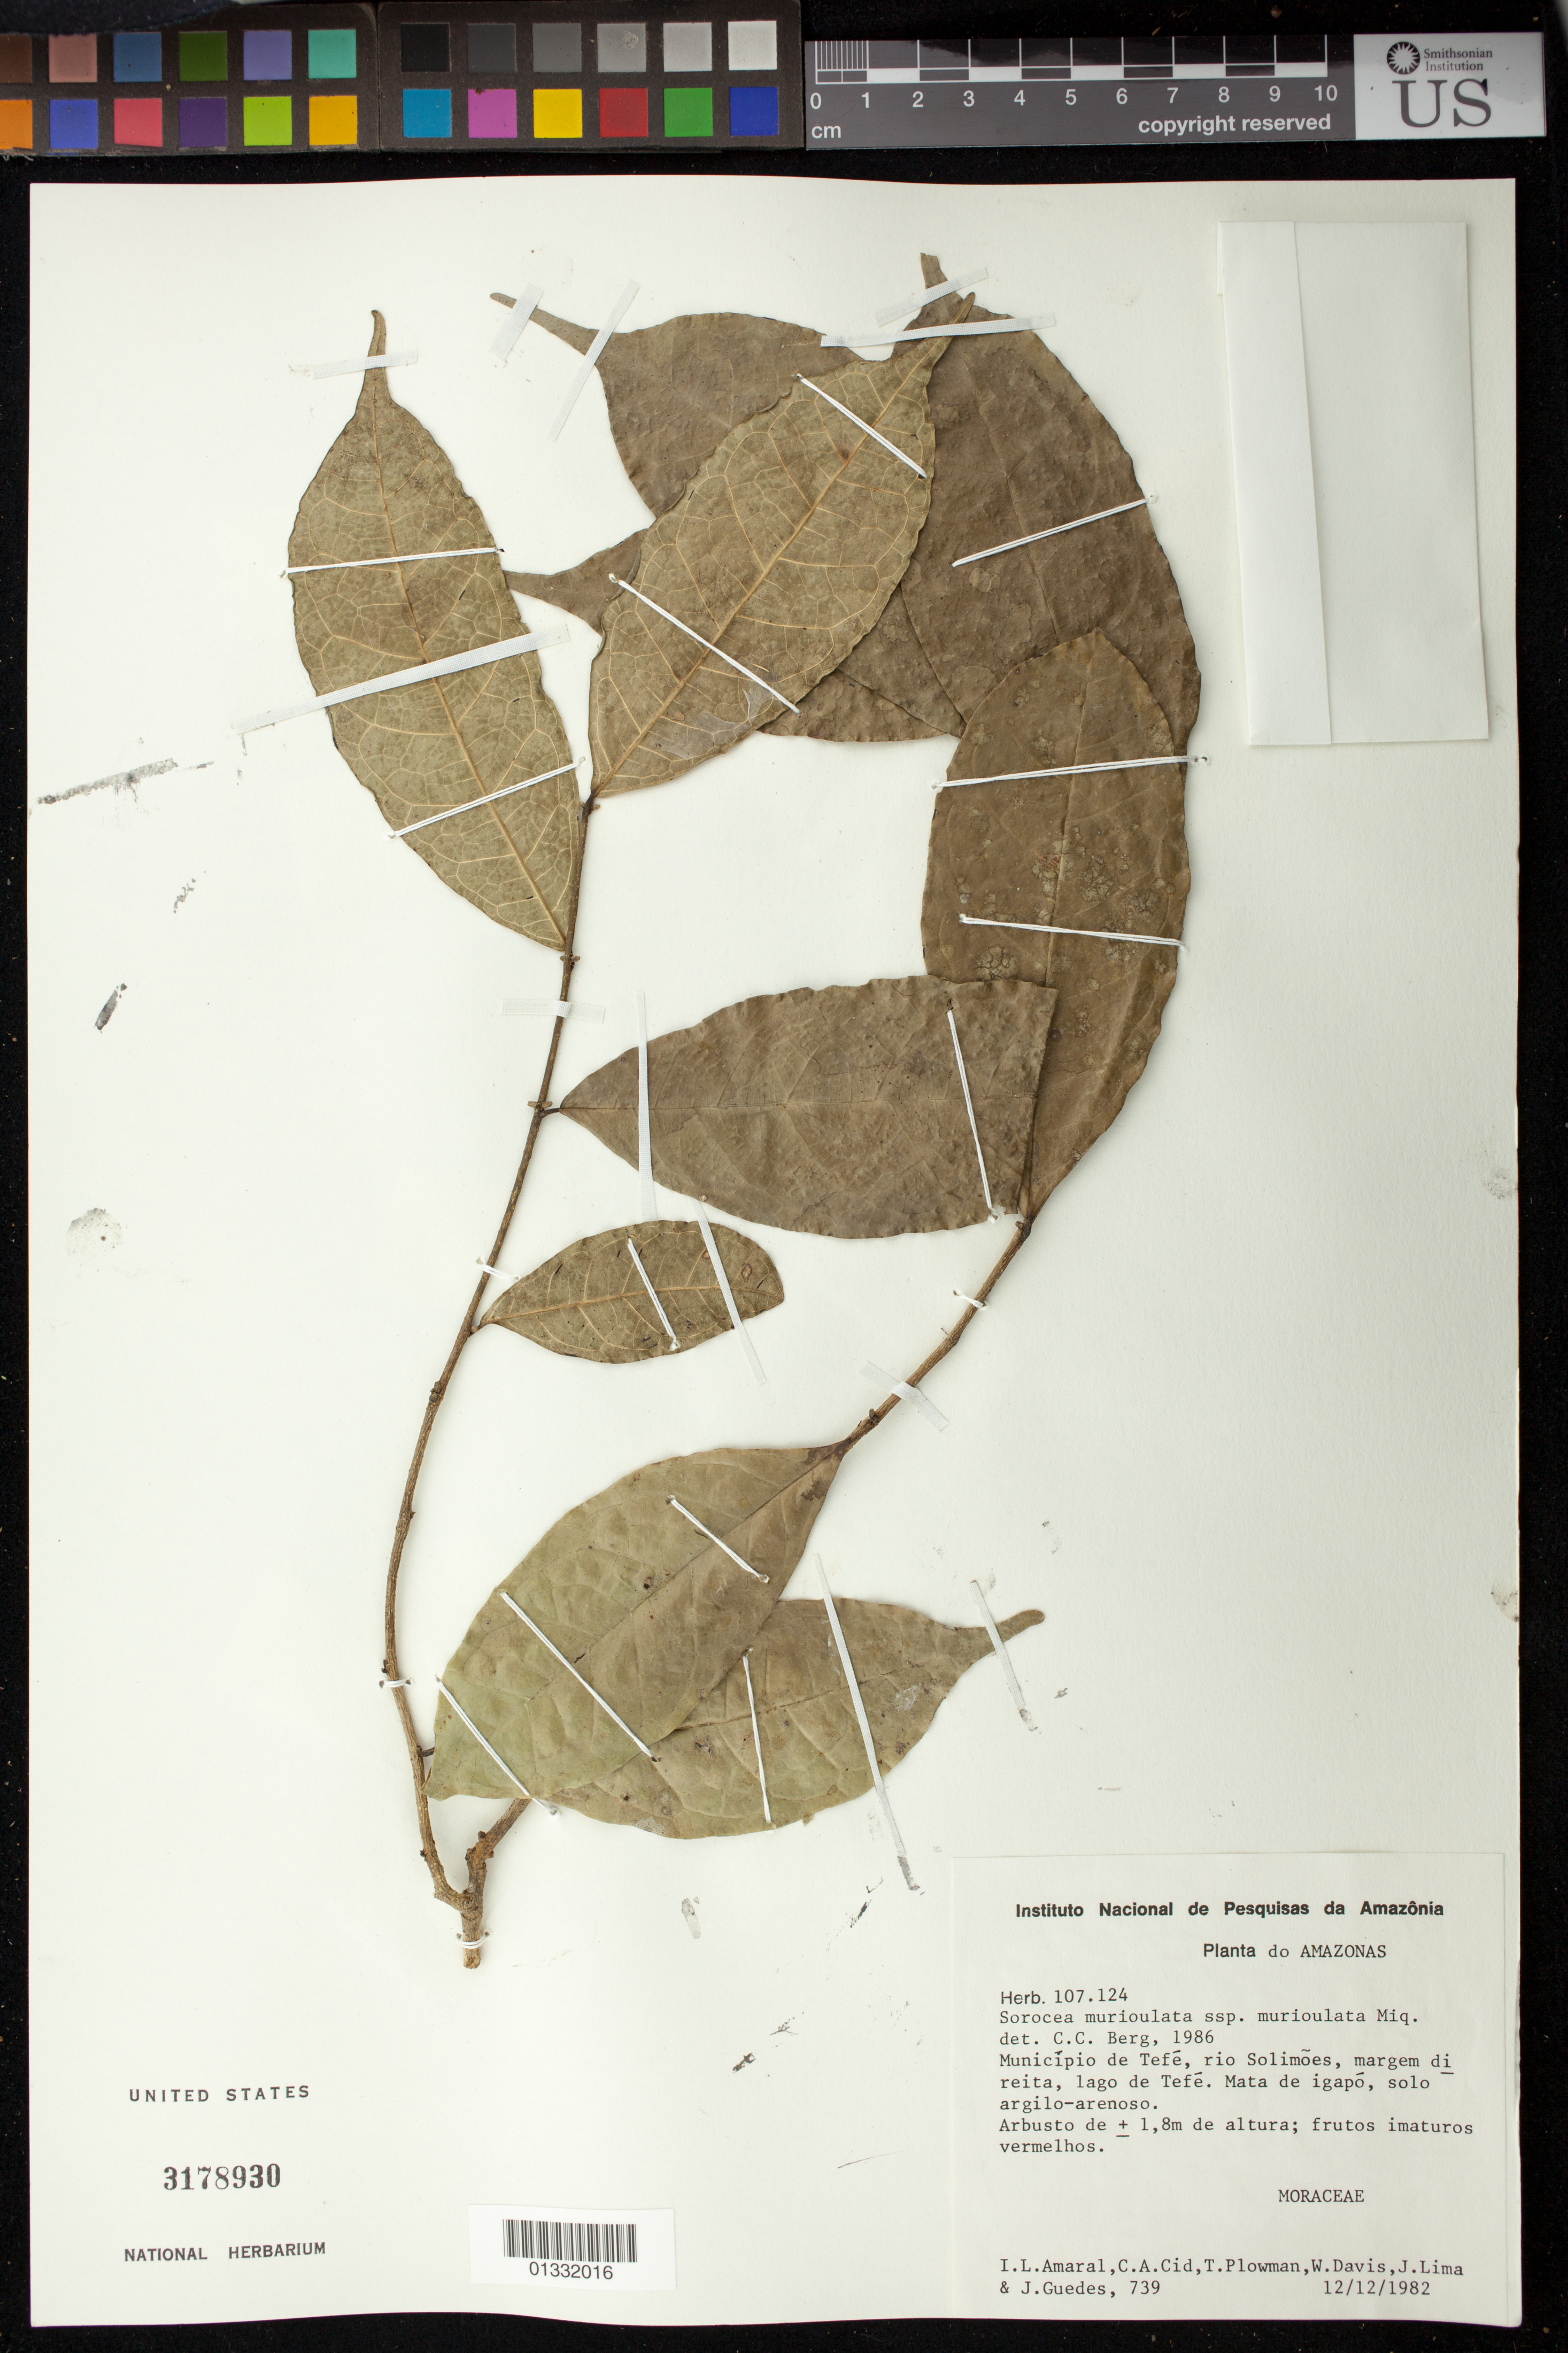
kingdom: Plantae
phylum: Tracheophyta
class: Magnoliopsida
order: Rosales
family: Moraceae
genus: Sorocea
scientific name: Sorocea muriculata subsp. muriculata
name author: Miq.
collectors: I. L. Amaral, C. A. Cid Ferreira, T. Plowman, W. Davis, J. Lima & J. Guedes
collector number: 739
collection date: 1982-12-12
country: Brazil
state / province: Amazonas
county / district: Tefé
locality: Rio Solimões, margem direita, lago de Tefé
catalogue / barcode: US 3178930